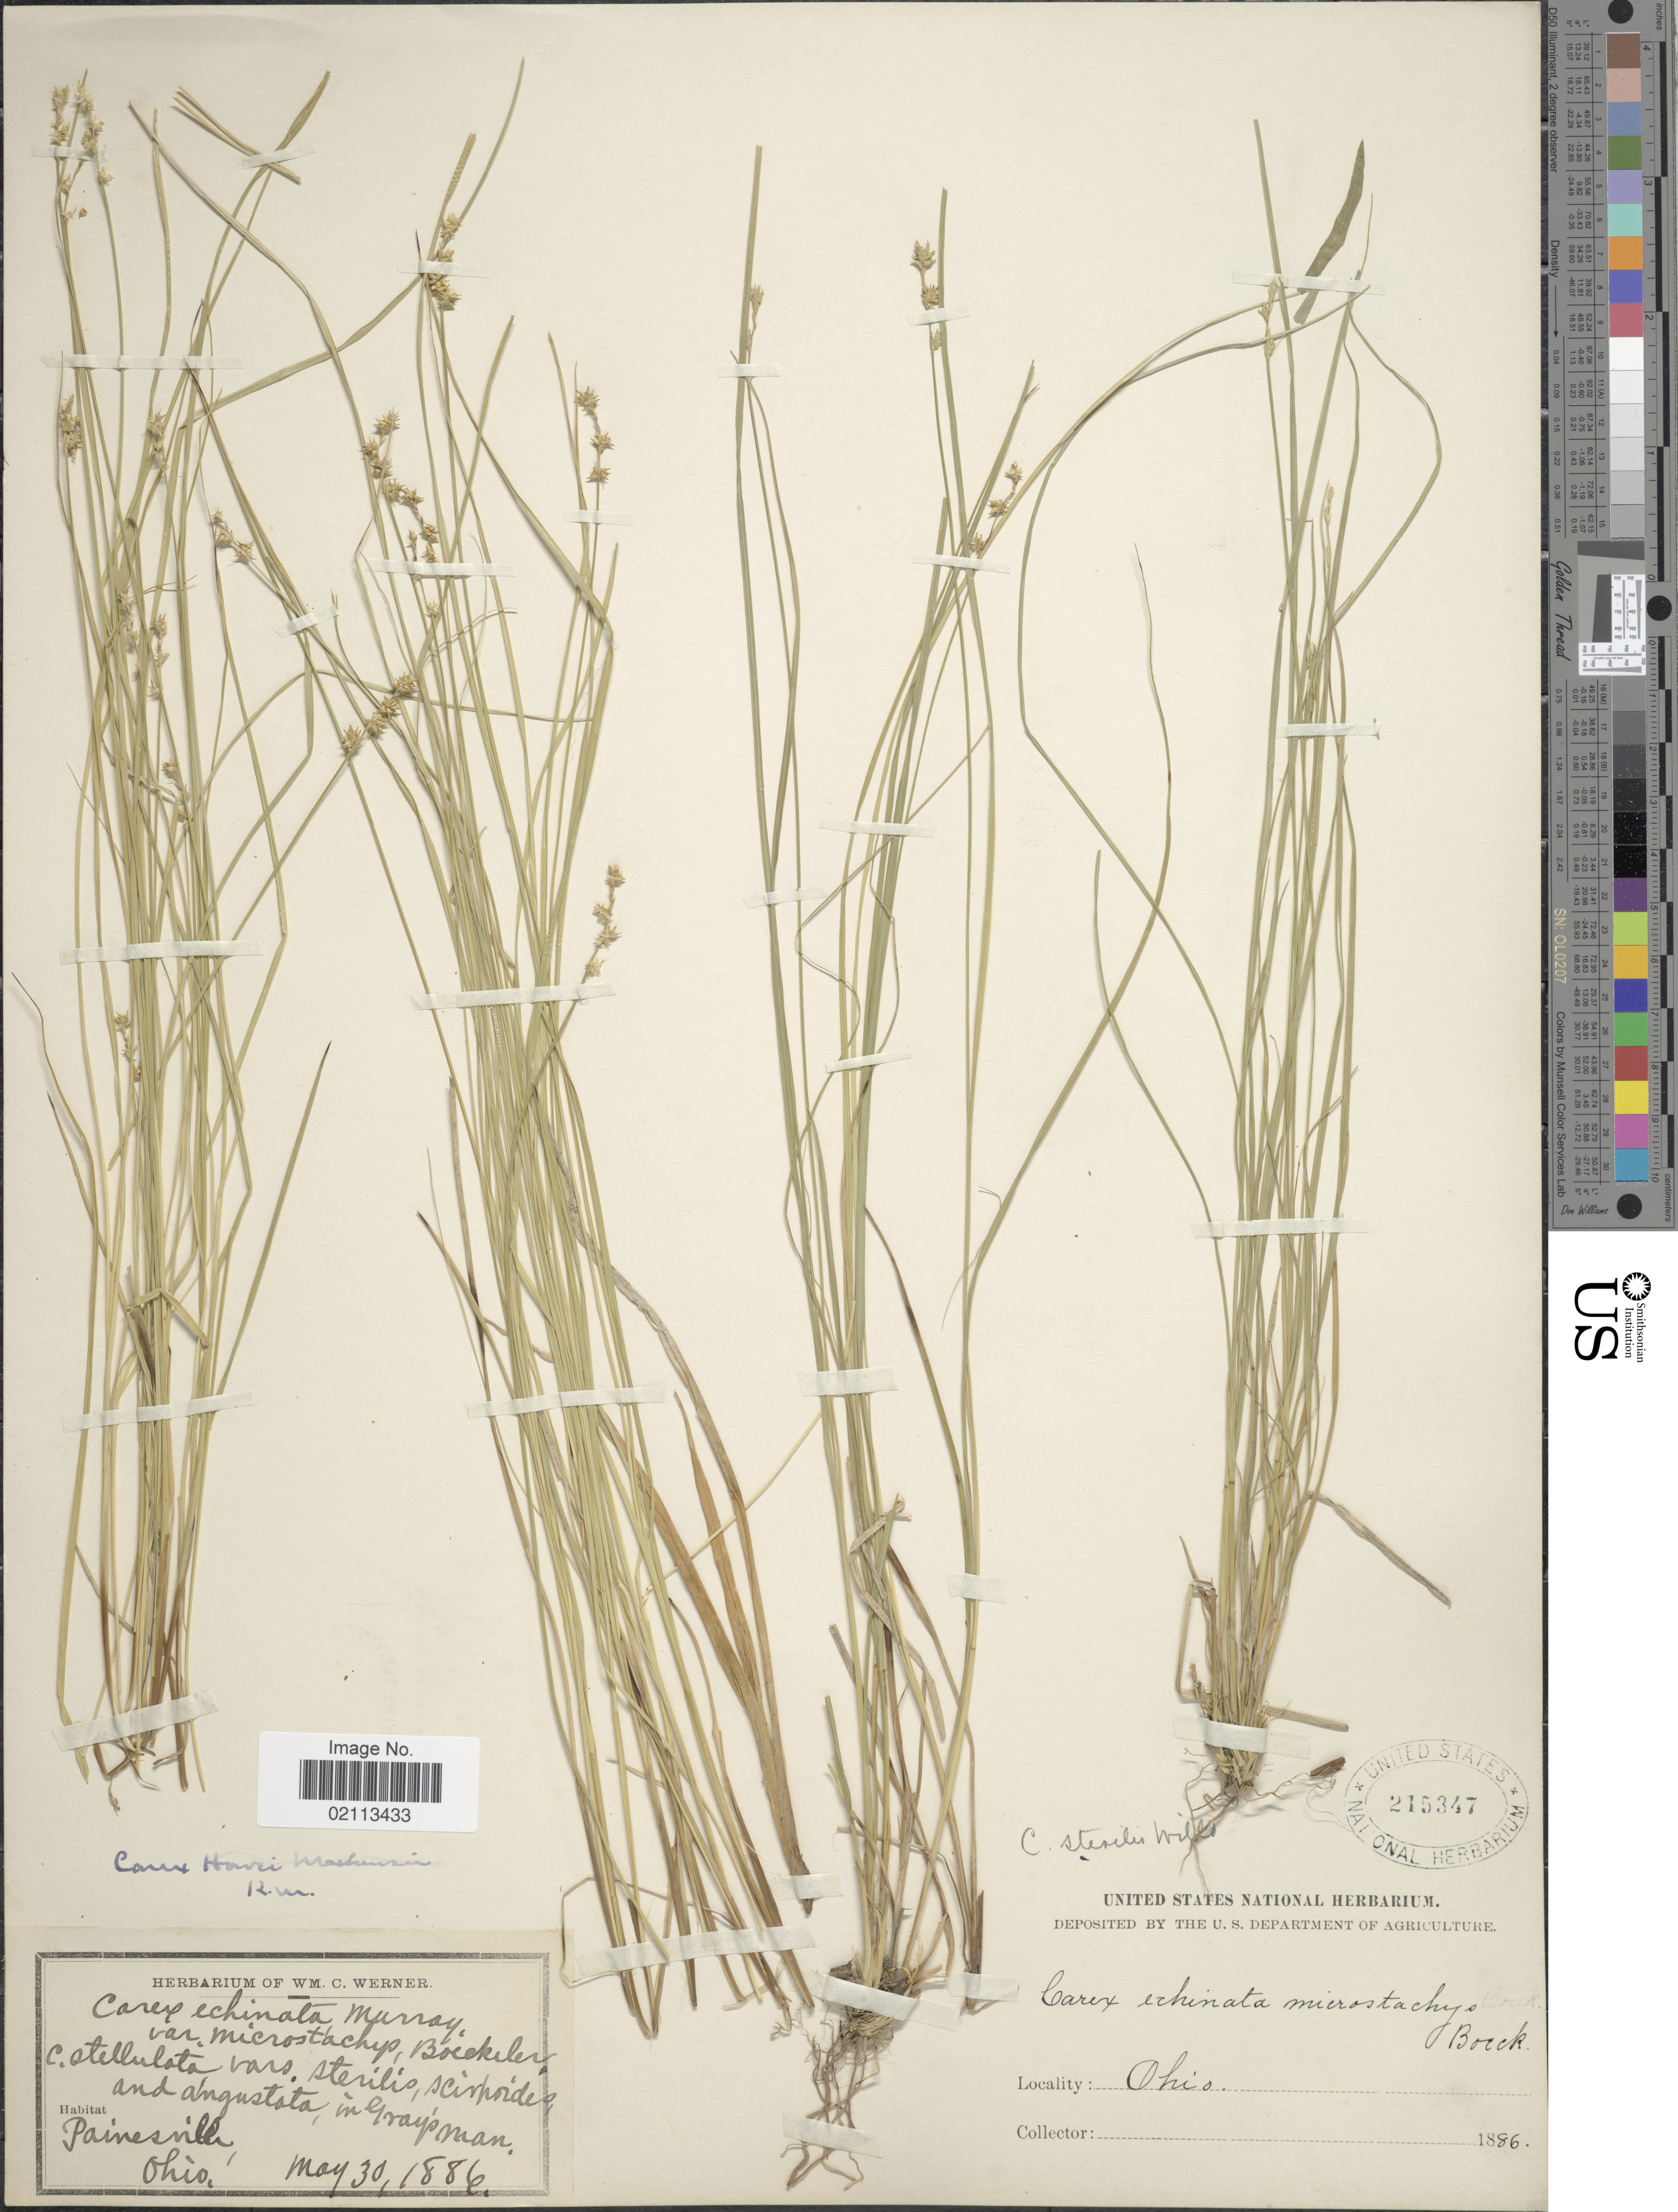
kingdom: Plantae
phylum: Tracheophyta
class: Liliopsida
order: Poales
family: Cyperaceae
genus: Carex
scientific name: Carex howei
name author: Mack.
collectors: ex herb. Wm. C. Werner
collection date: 1886-05-30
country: United States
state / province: Ohio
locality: Painesville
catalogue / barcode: US 215347